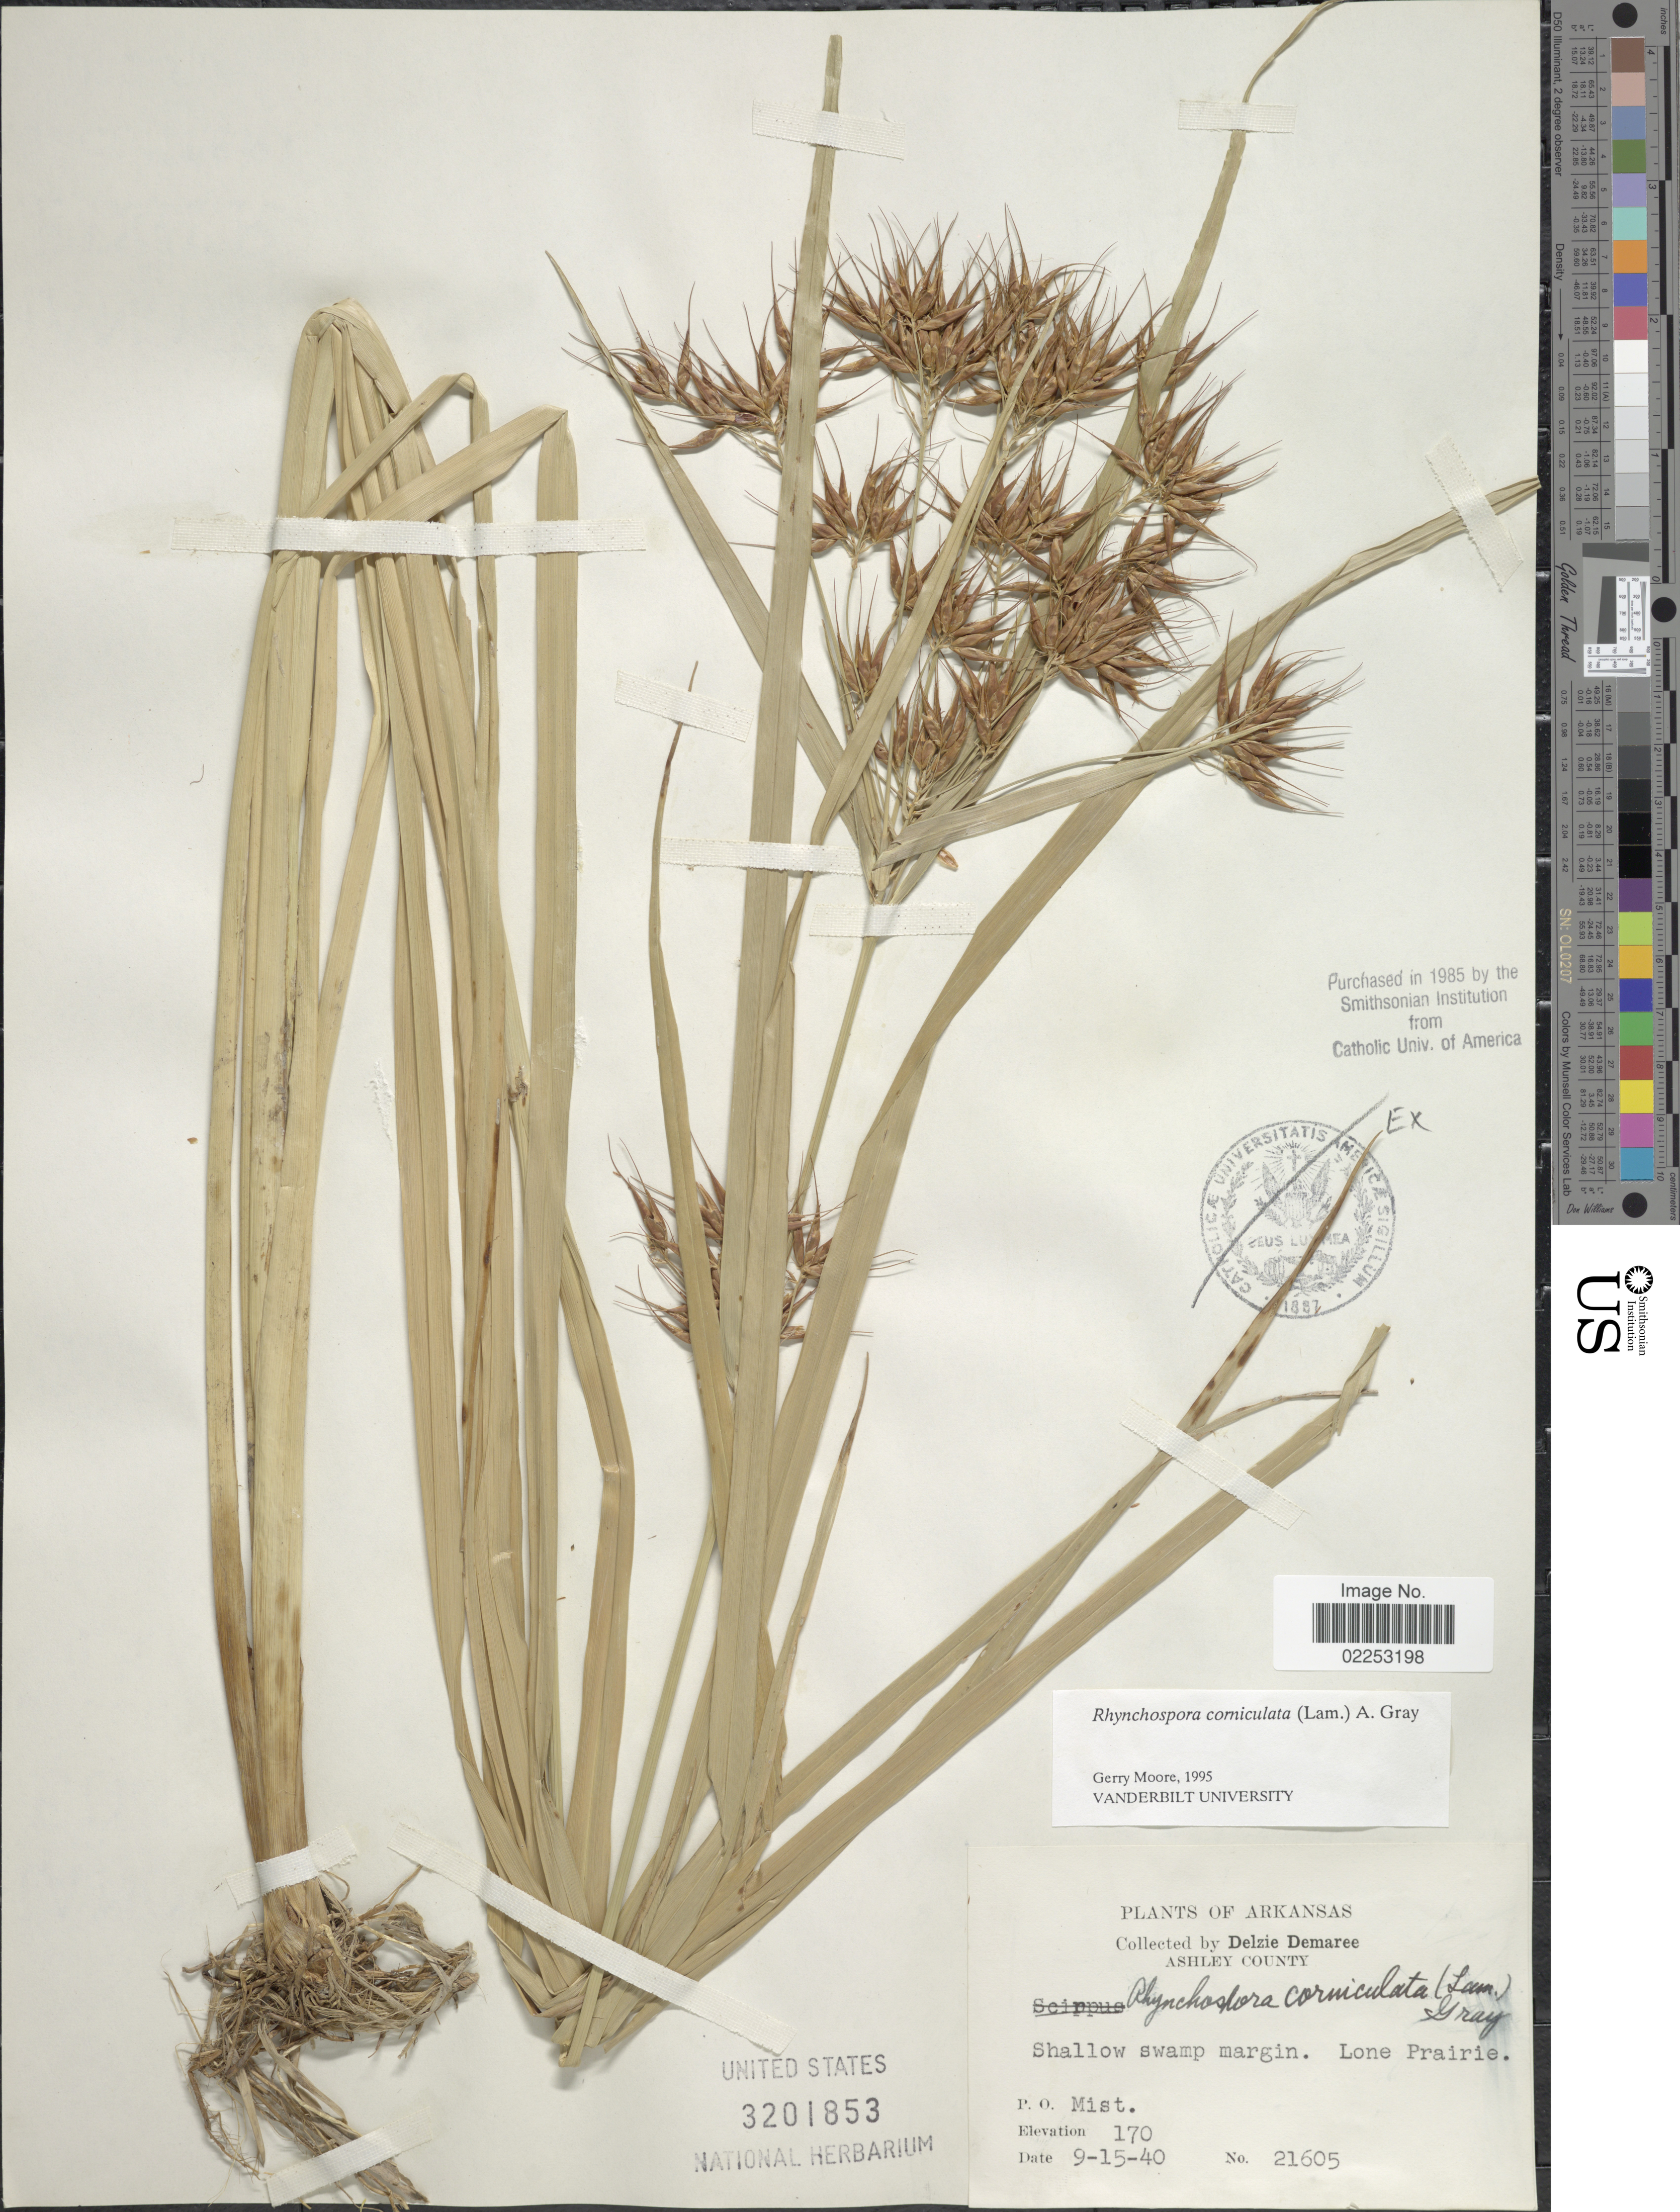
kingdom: Plantae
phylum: Tracheophyta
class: Liliopsida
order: Poales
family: Cyperaceae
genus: Rhynchospora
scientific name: Rhynchospora corniculata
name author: (Lam.) A. Gray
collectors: D. Demaree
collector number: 21605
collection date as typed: Transcribed d/m/y: 15/9/40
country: United States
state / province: Arkansas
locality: Ashley County. P. O. Mist. Lone Prairie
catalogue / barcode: US 3201853